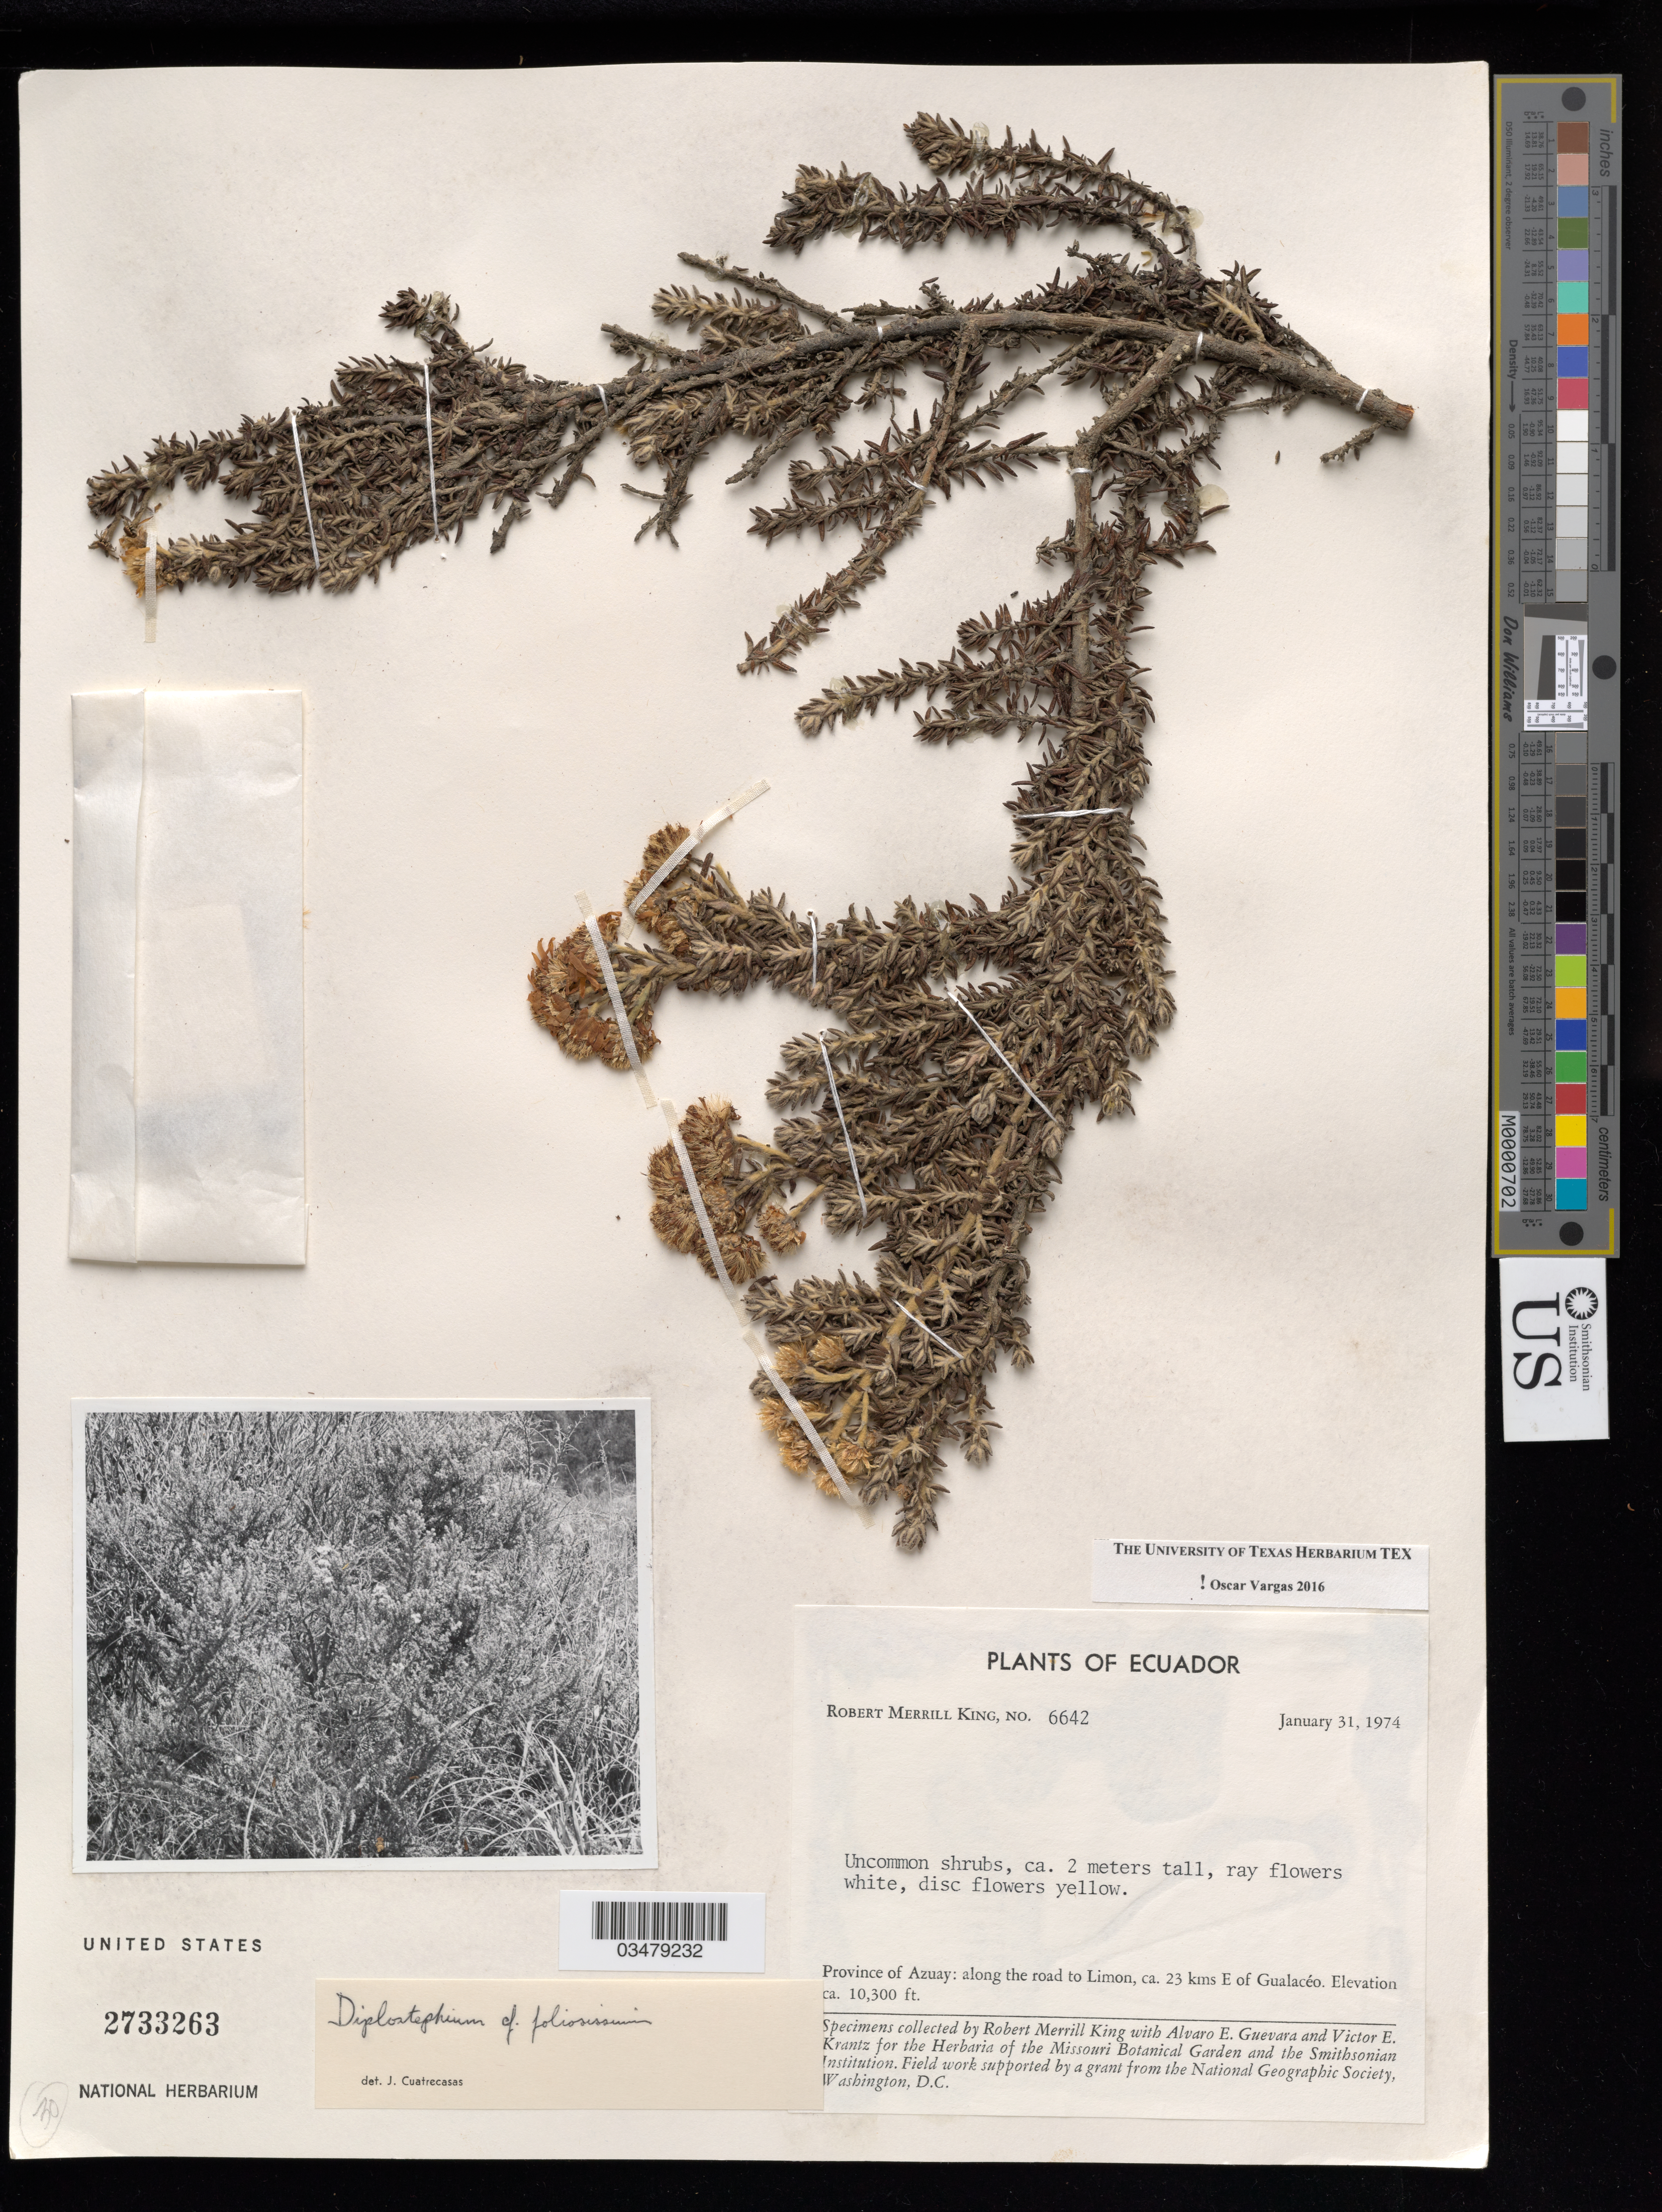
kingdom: Plantae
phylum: Tracheophyta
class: Magnoliopsida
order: Asterales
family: Asteraceae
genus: Diplostephium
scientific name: Diplostephium foliosissimum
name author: S.F. Blake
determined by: Vargas, Oscar M.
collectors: R. M. King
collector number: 6642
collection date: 1974-01-31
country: Ecuador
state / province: Azuay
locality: Province of Azuay: along the road to Limon, ca. 26 kms E of Gualacéo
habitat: Roadside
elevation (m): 3200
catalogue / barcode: US 2733263